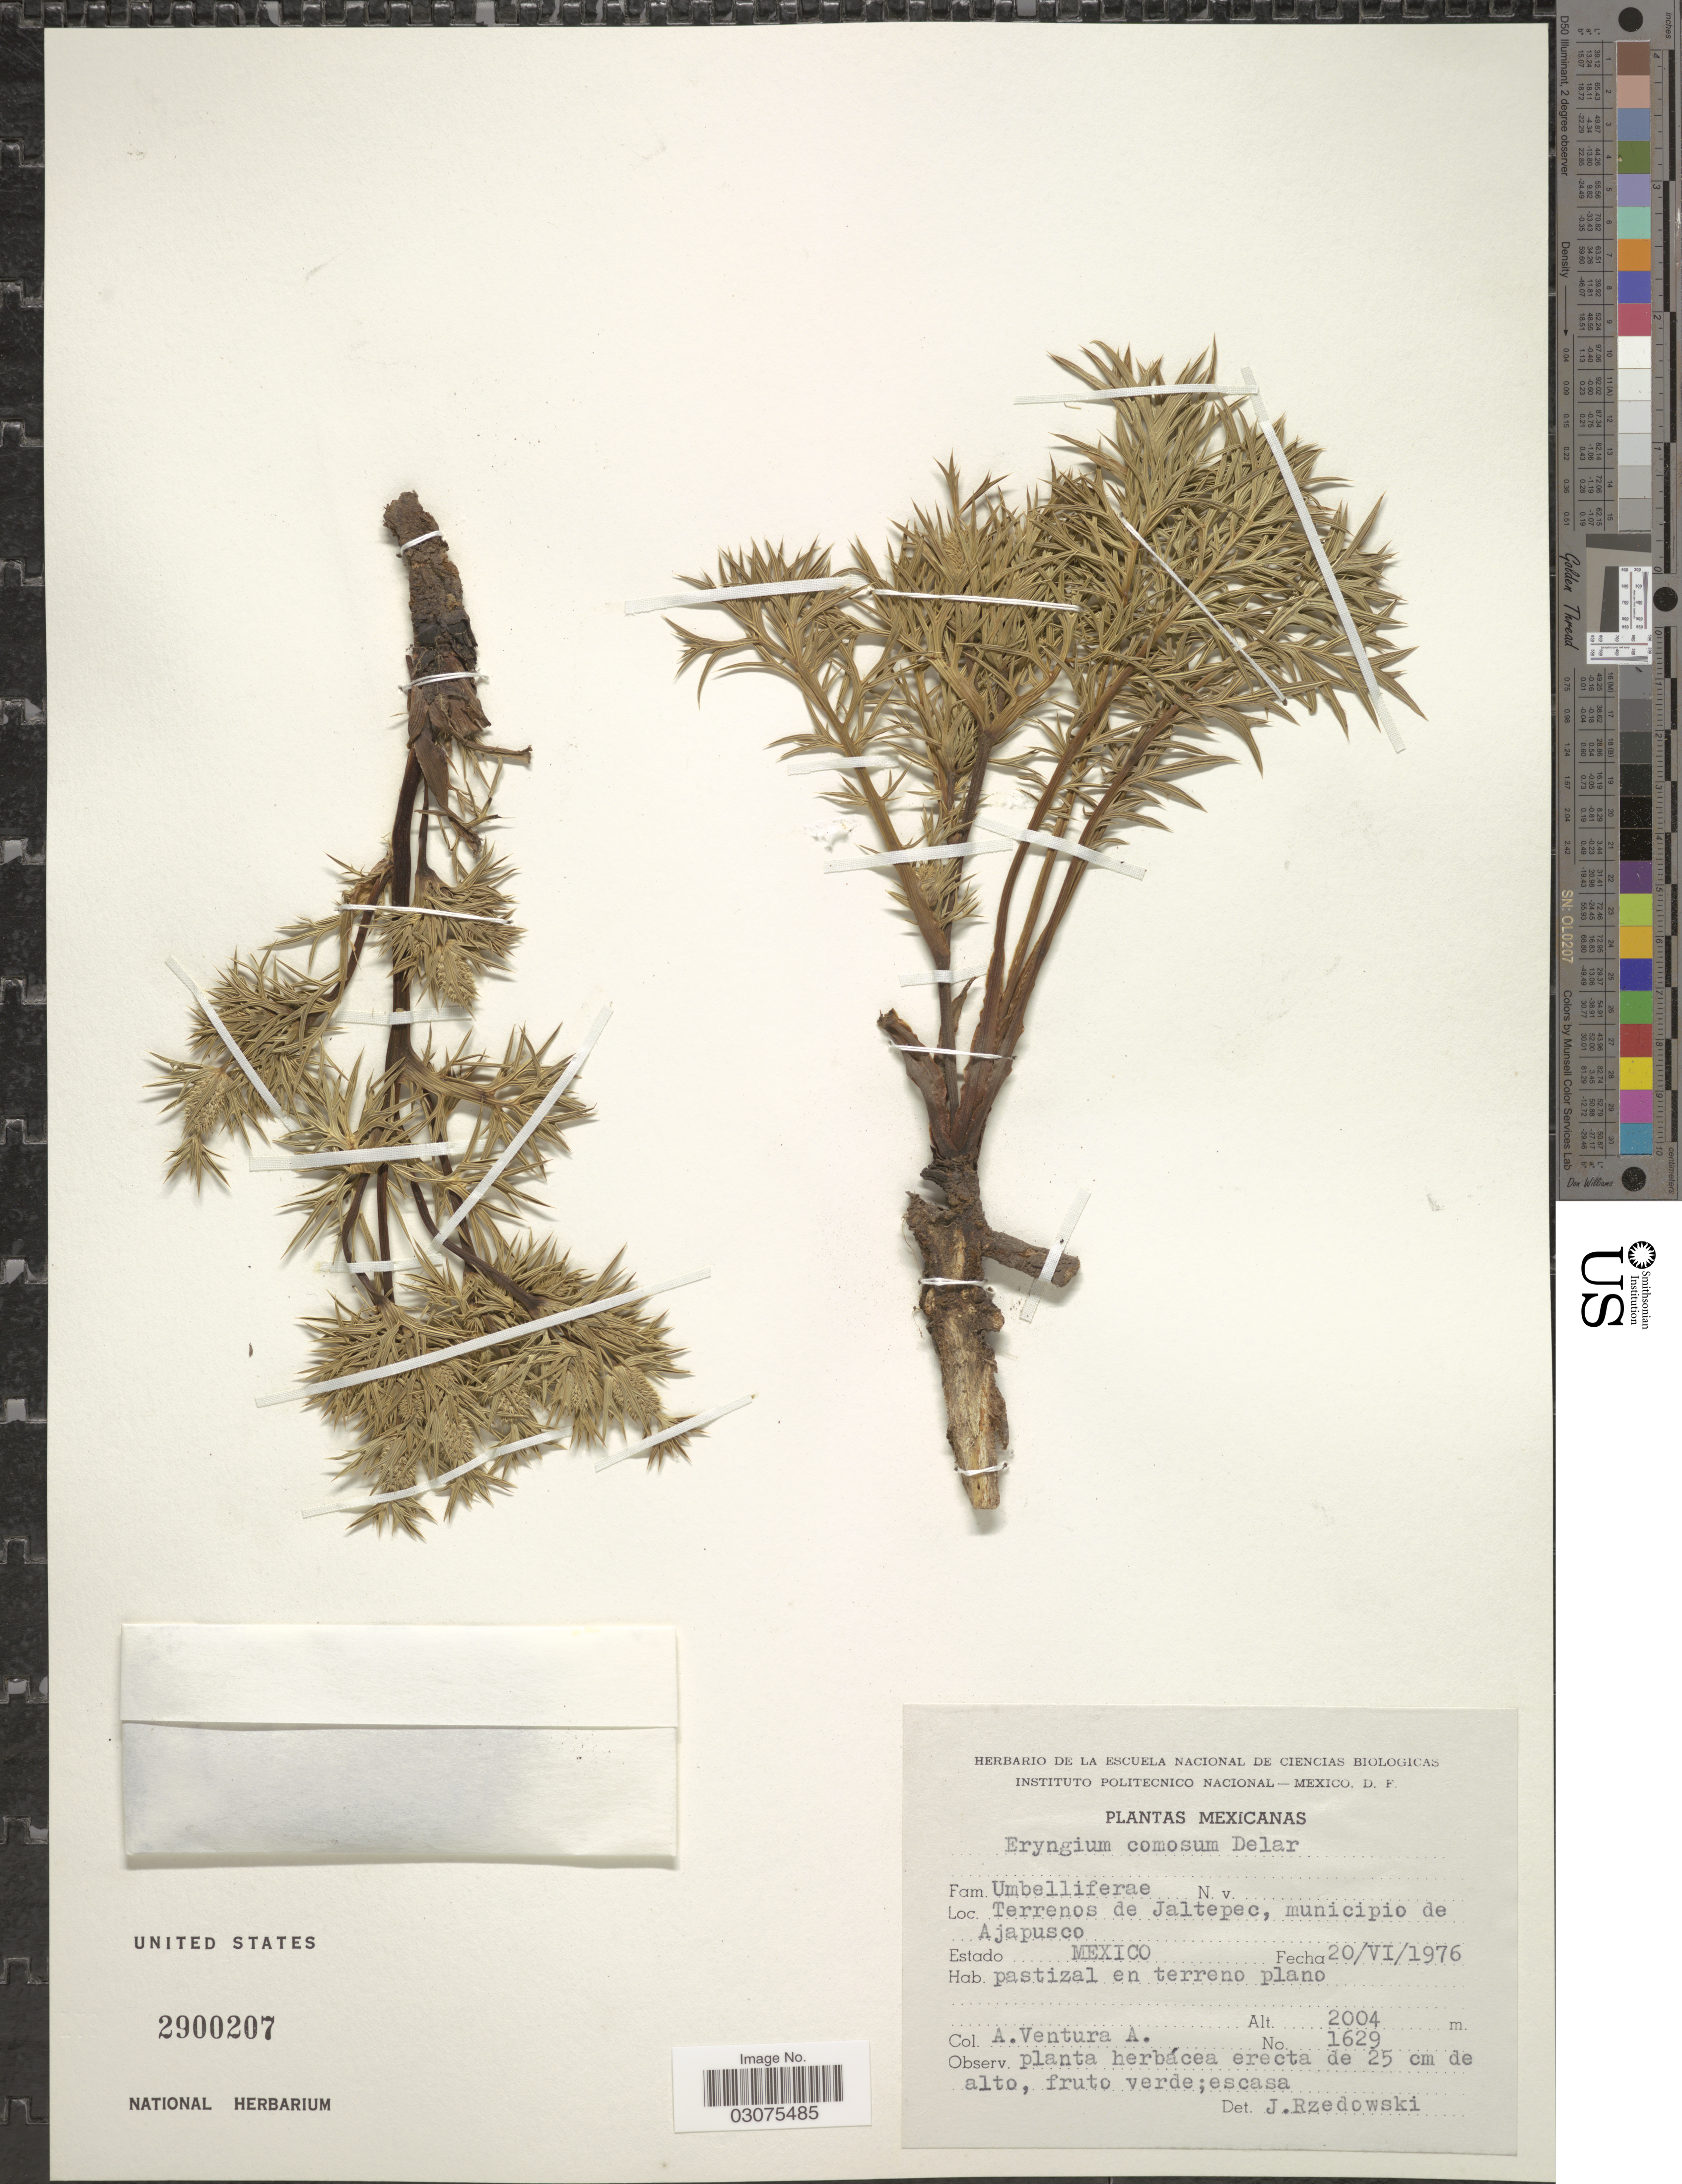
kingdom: Plantae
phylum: Tracheophyta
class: Magnoliopsida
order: Apiales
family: Apiaceae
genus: Eryngium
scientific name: Eryngium comosum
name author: F. Delaroche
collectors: A. Ventura A.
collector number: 1629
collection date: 1976-06-20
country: Mexico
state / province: México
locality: Terrenos de Jaltepec, municipio de Ajapusco.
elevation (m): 2004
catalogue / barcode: US 2900207